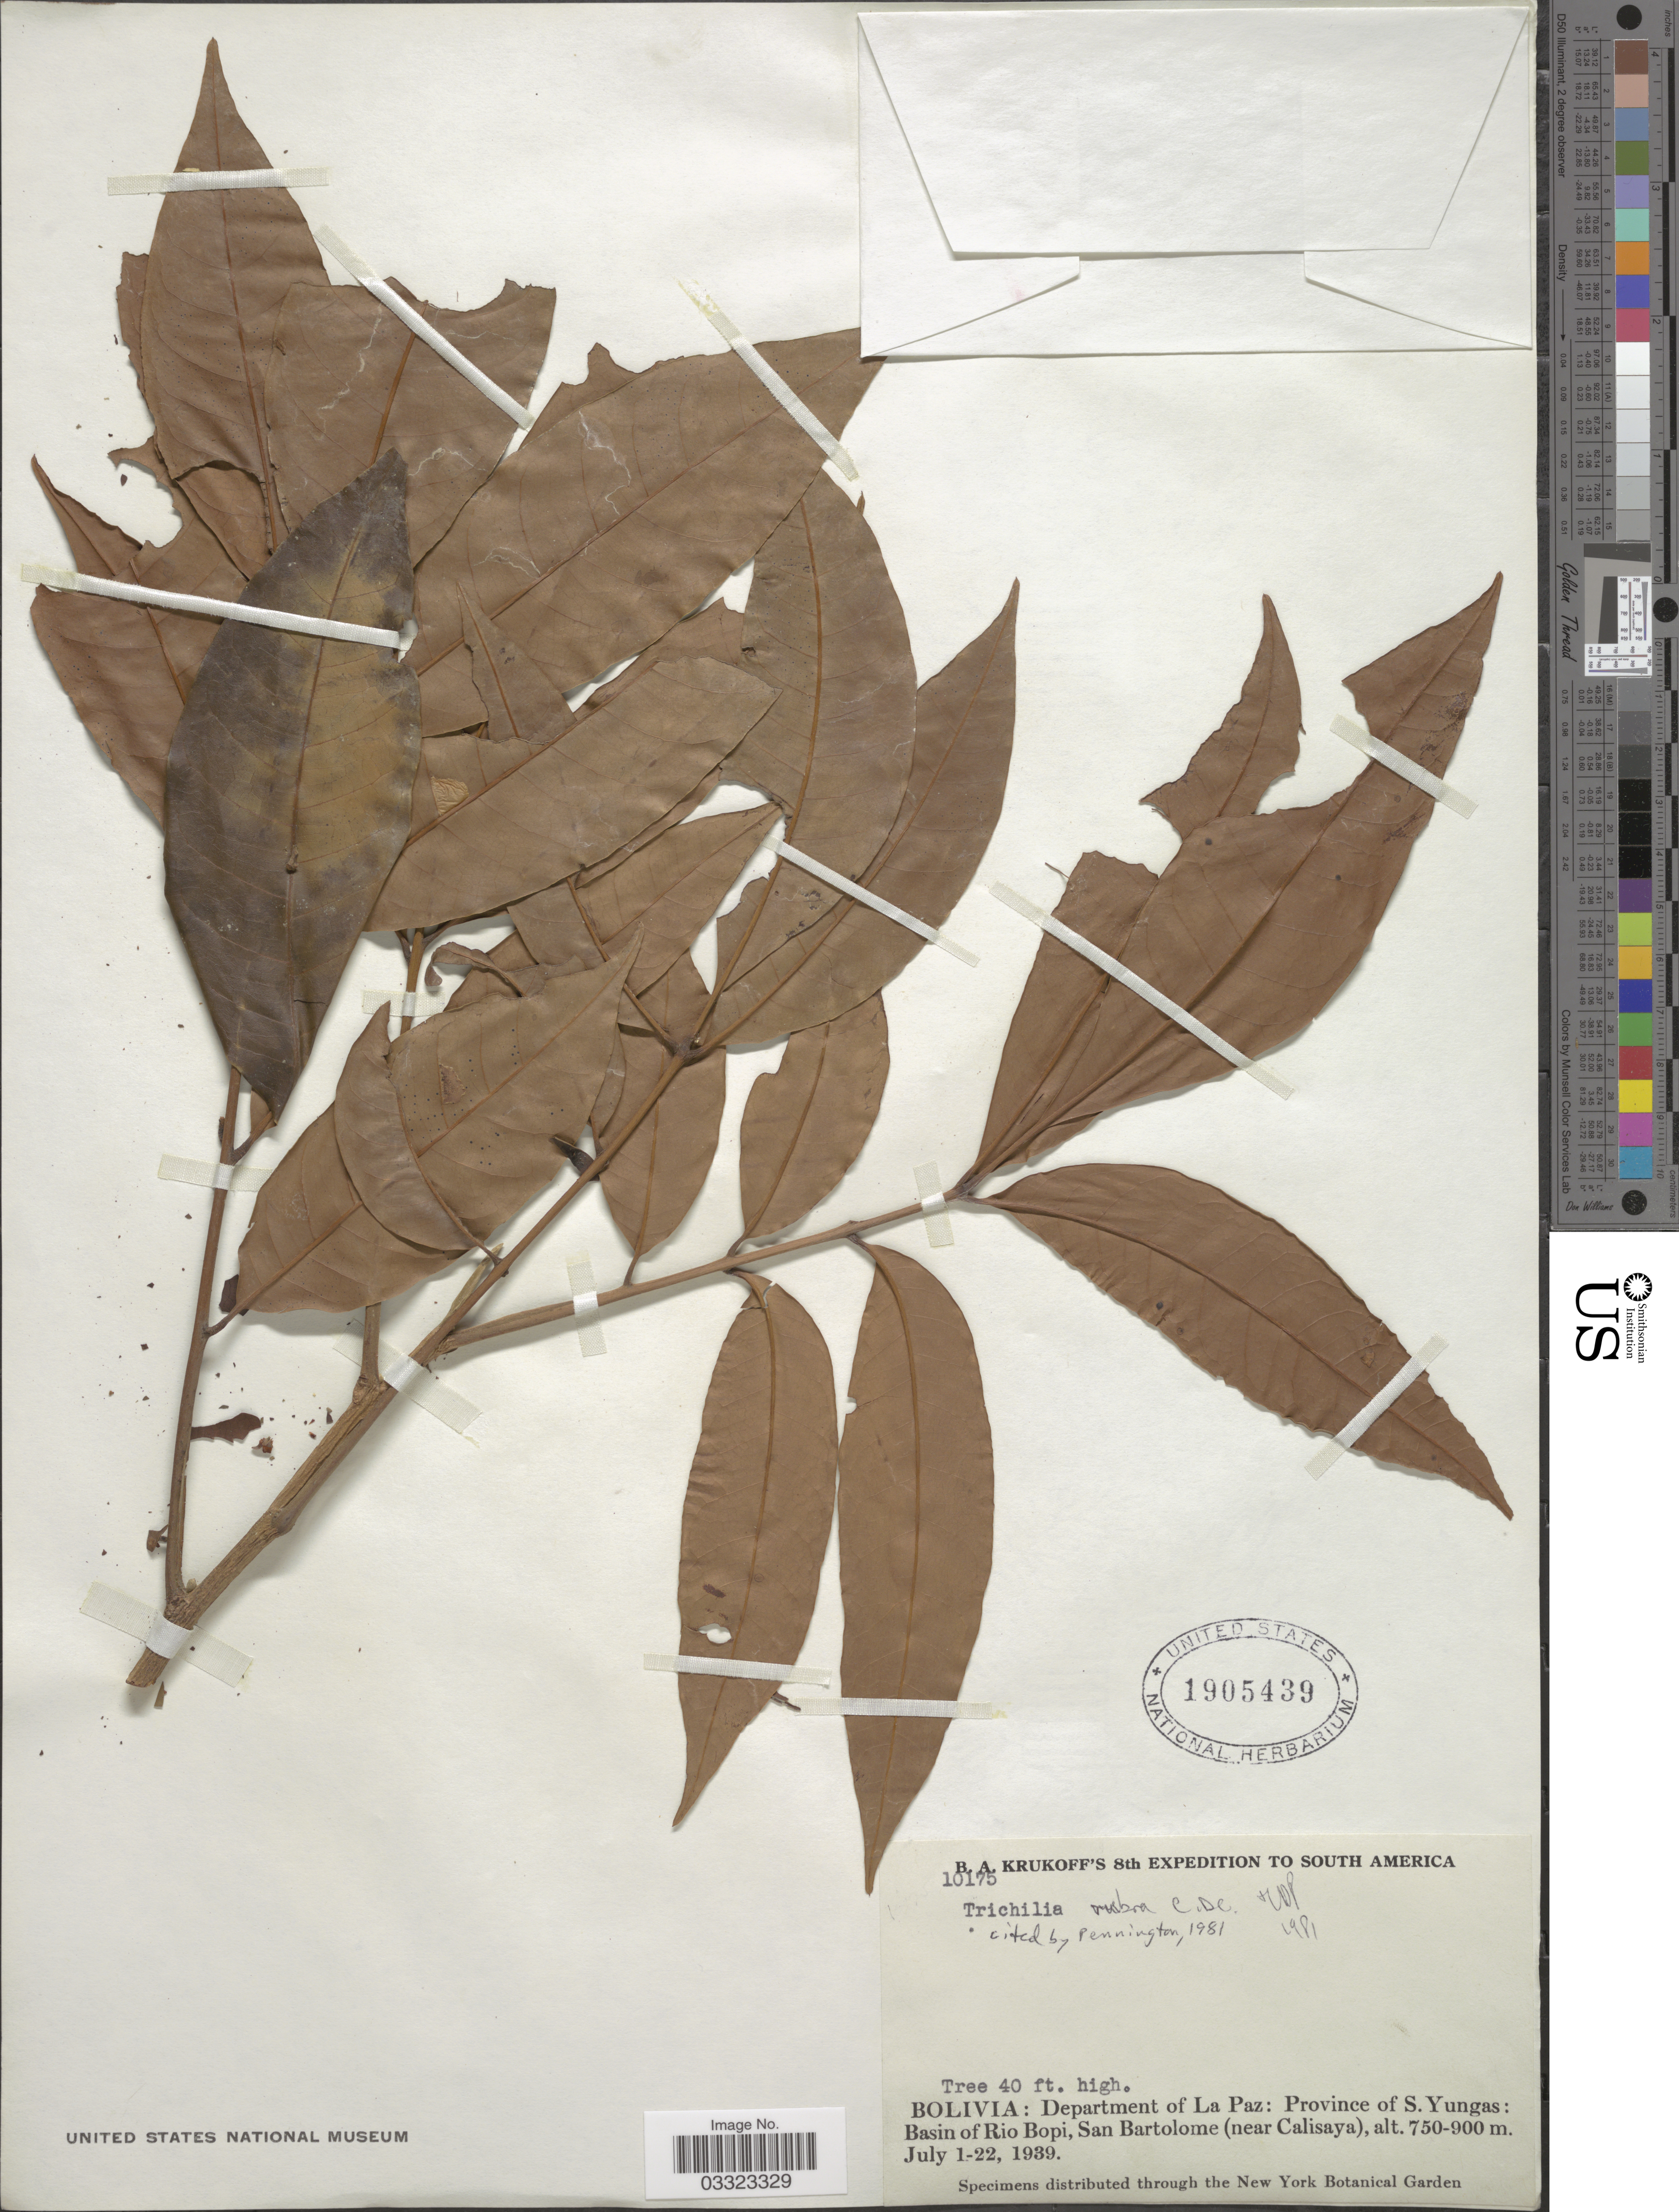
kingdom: Plantae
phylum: Tracheophyta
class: Magnoliopsida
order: Sapindales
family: Meliaceae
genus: Trichilia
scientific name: Trichilia rubra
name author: C. DC.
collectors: B. A. Krukoff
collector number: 10175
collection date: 1939-07-01/1939-07-22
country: Bolivia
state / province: La Paz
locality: Department of La Paz: Province of S. Yungas: Basin of Rio Bopi, San Bartolome (near Calisaya).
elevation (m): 750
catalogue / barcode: US 1905439